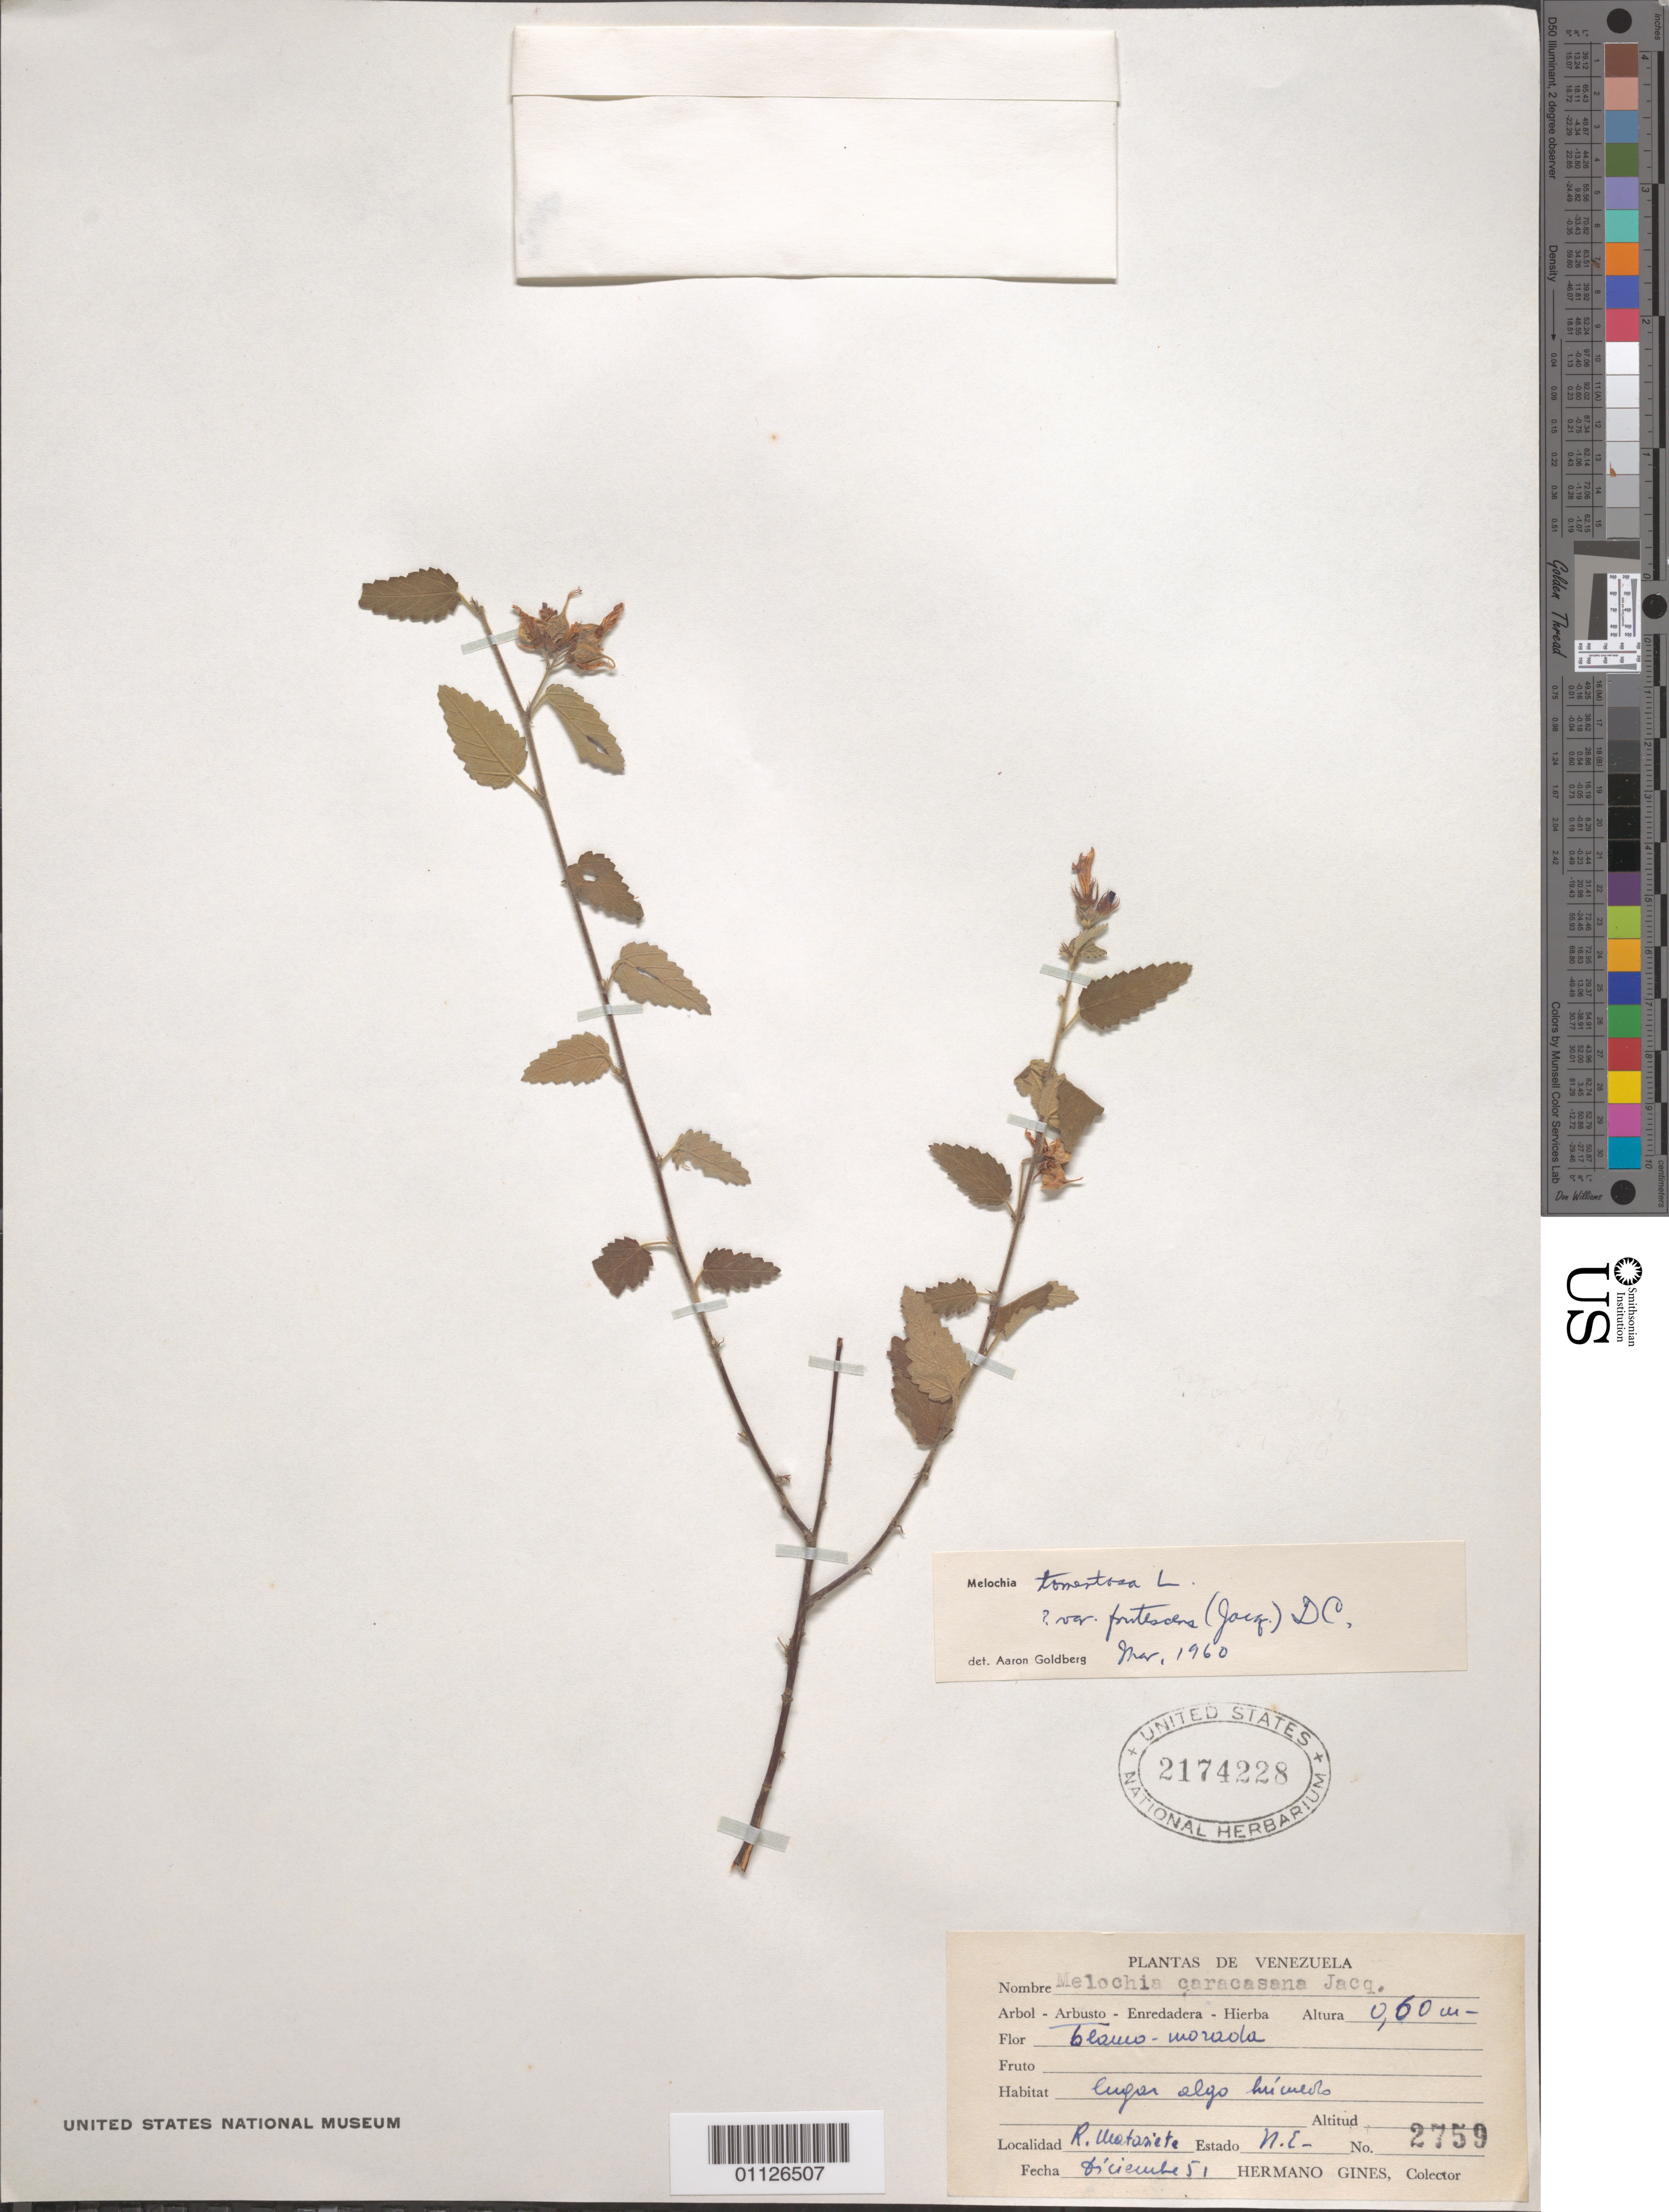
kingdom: Plantae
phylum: Tracheophyta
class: Magnoliopsida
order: Malvales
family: Malvaceae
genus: Melochia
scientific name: Melochia tomentosa var. frutescens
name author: DC.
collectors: Bro. Gines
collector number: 2759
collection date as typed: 01 Dec 1951 to 31 Dec 1951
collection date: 1951-12-01/1951-12-31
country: Venezuela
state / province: Nueva Esparta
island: Margarita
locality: R. Matasiete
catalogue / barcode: US 2174228